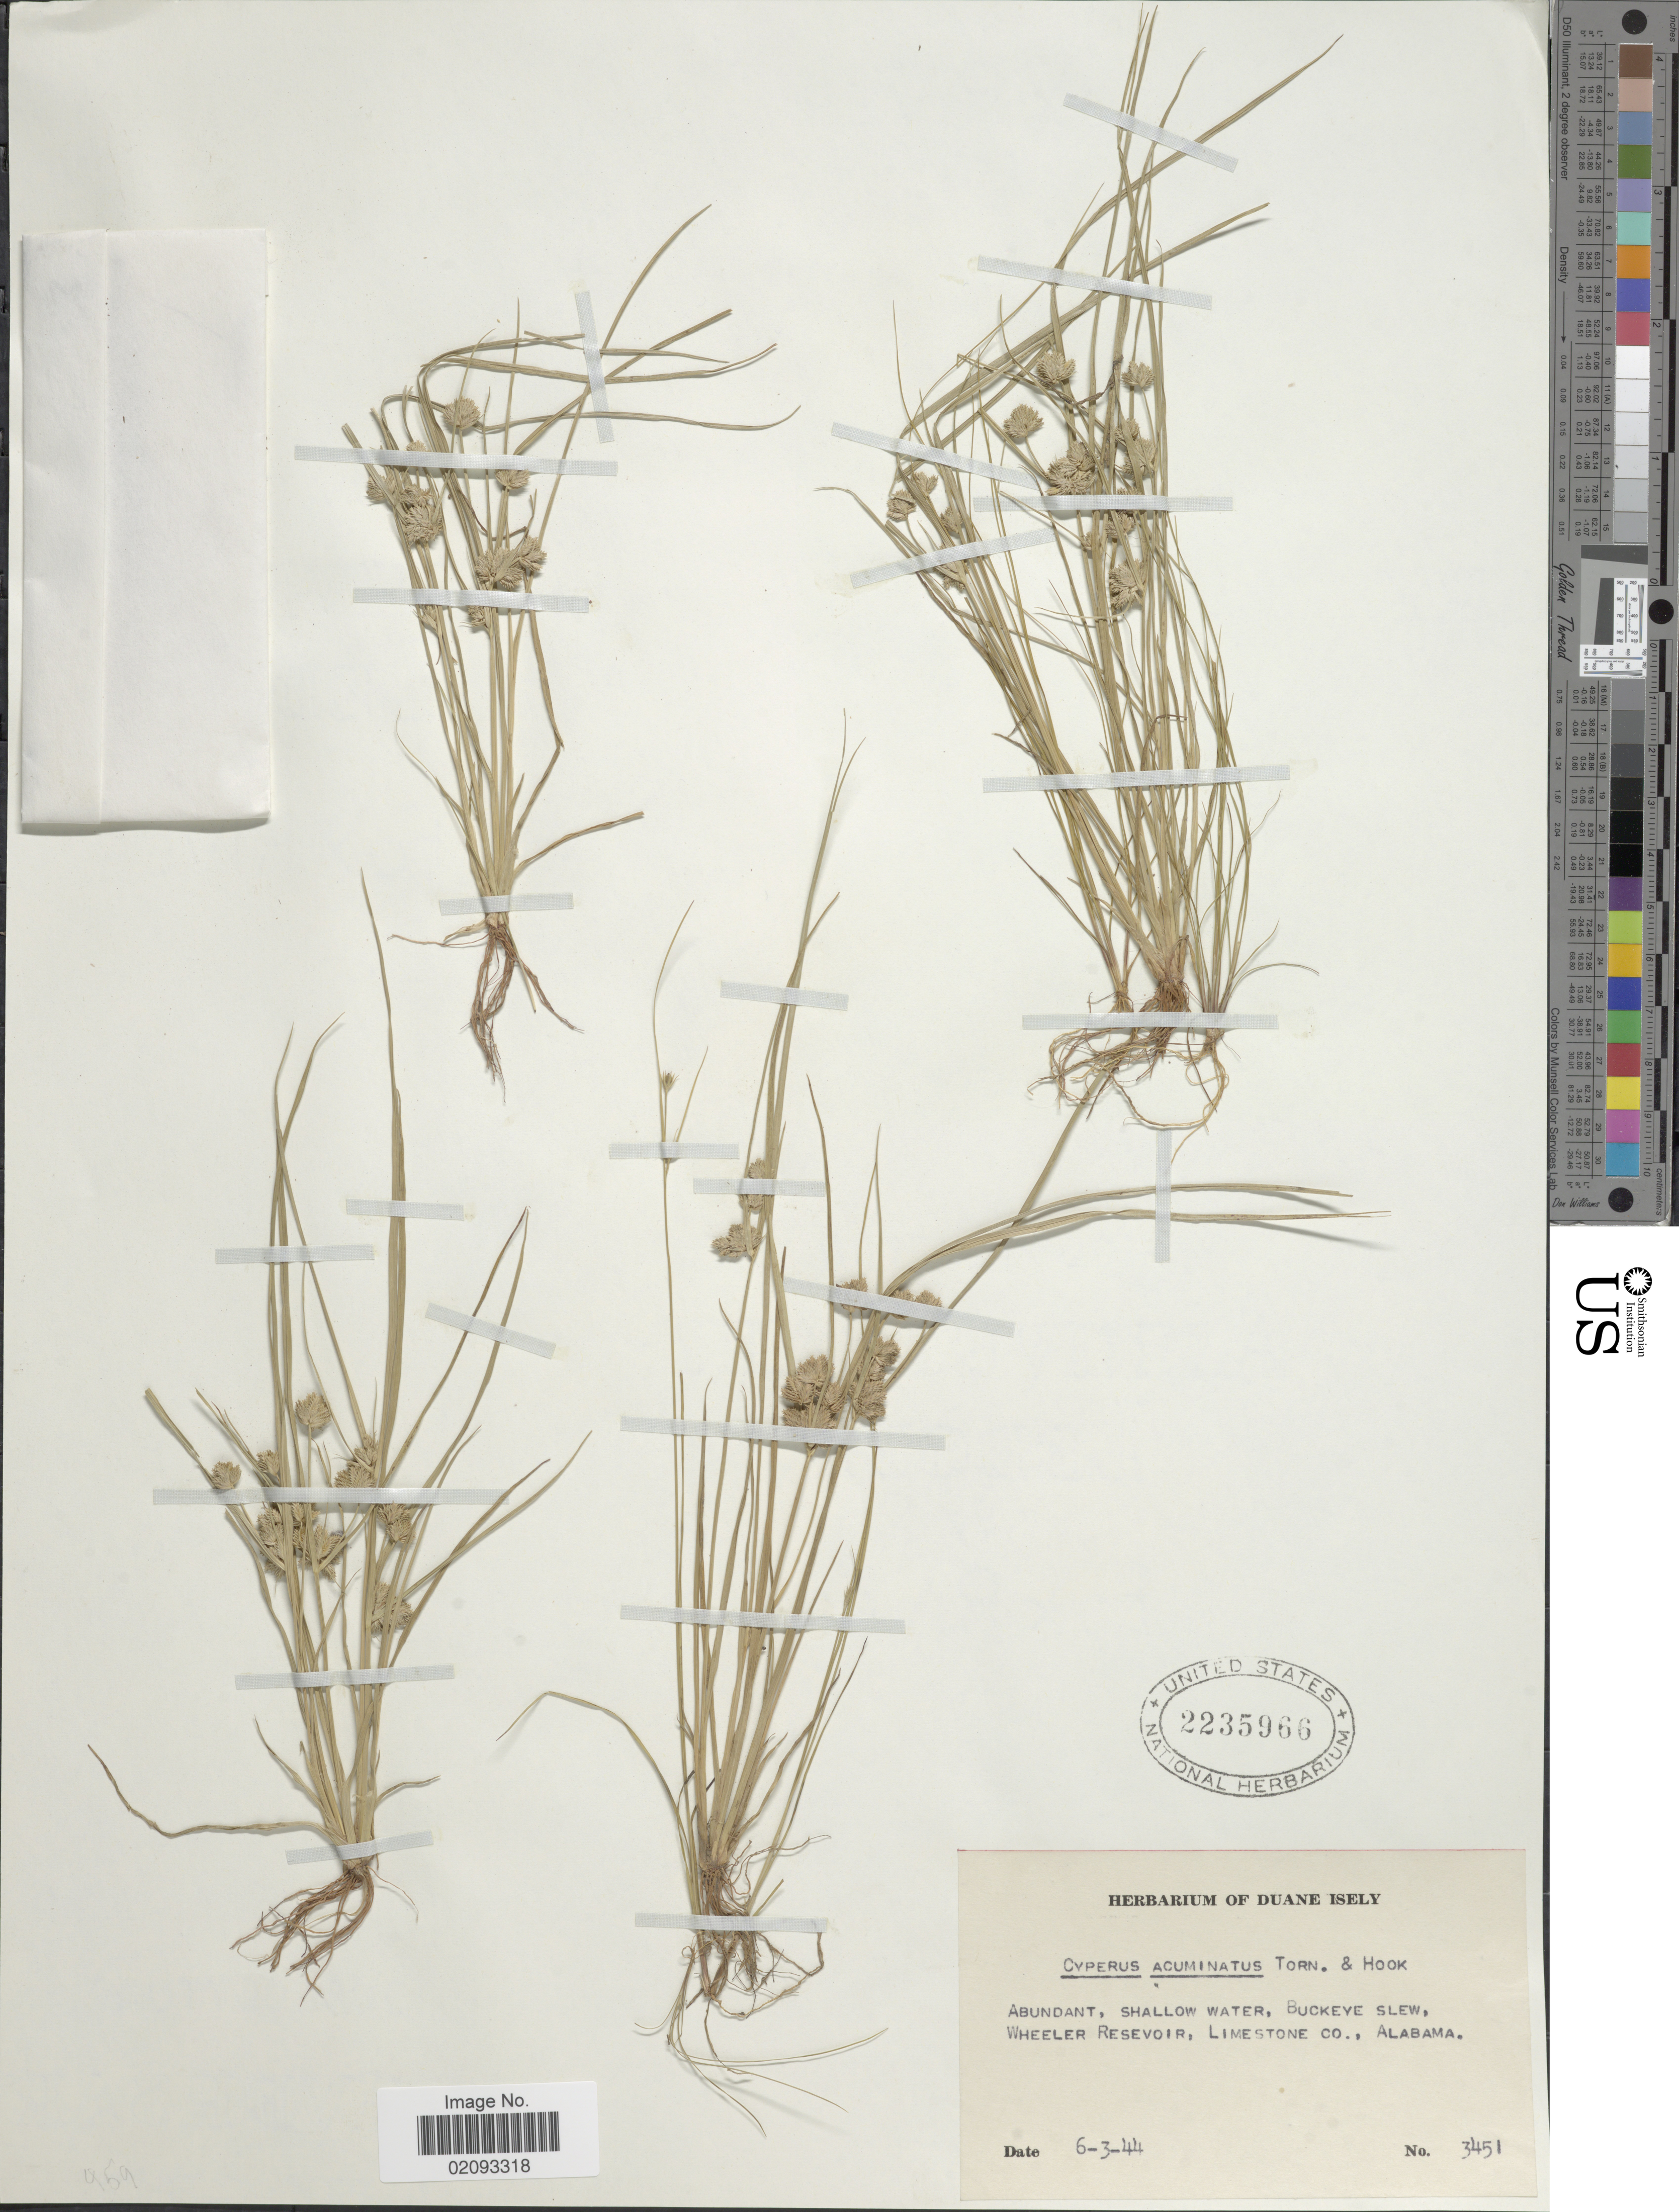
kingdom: Plantae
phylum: Tracheophyta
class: Liliopsida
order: Poales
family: Cyperaceae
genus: Cyperus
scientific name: Cyperus acuminatus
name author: Torr. & Hook.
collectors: ex. herb. Duane Isely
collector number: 3451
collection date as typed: Transcribed d/m/y: 3/6/44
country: United States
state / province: Alabama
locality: Shallow Water, Buckeye Slew, Wheeler Reservoir, Limestone Co.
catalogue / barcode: US 2235966